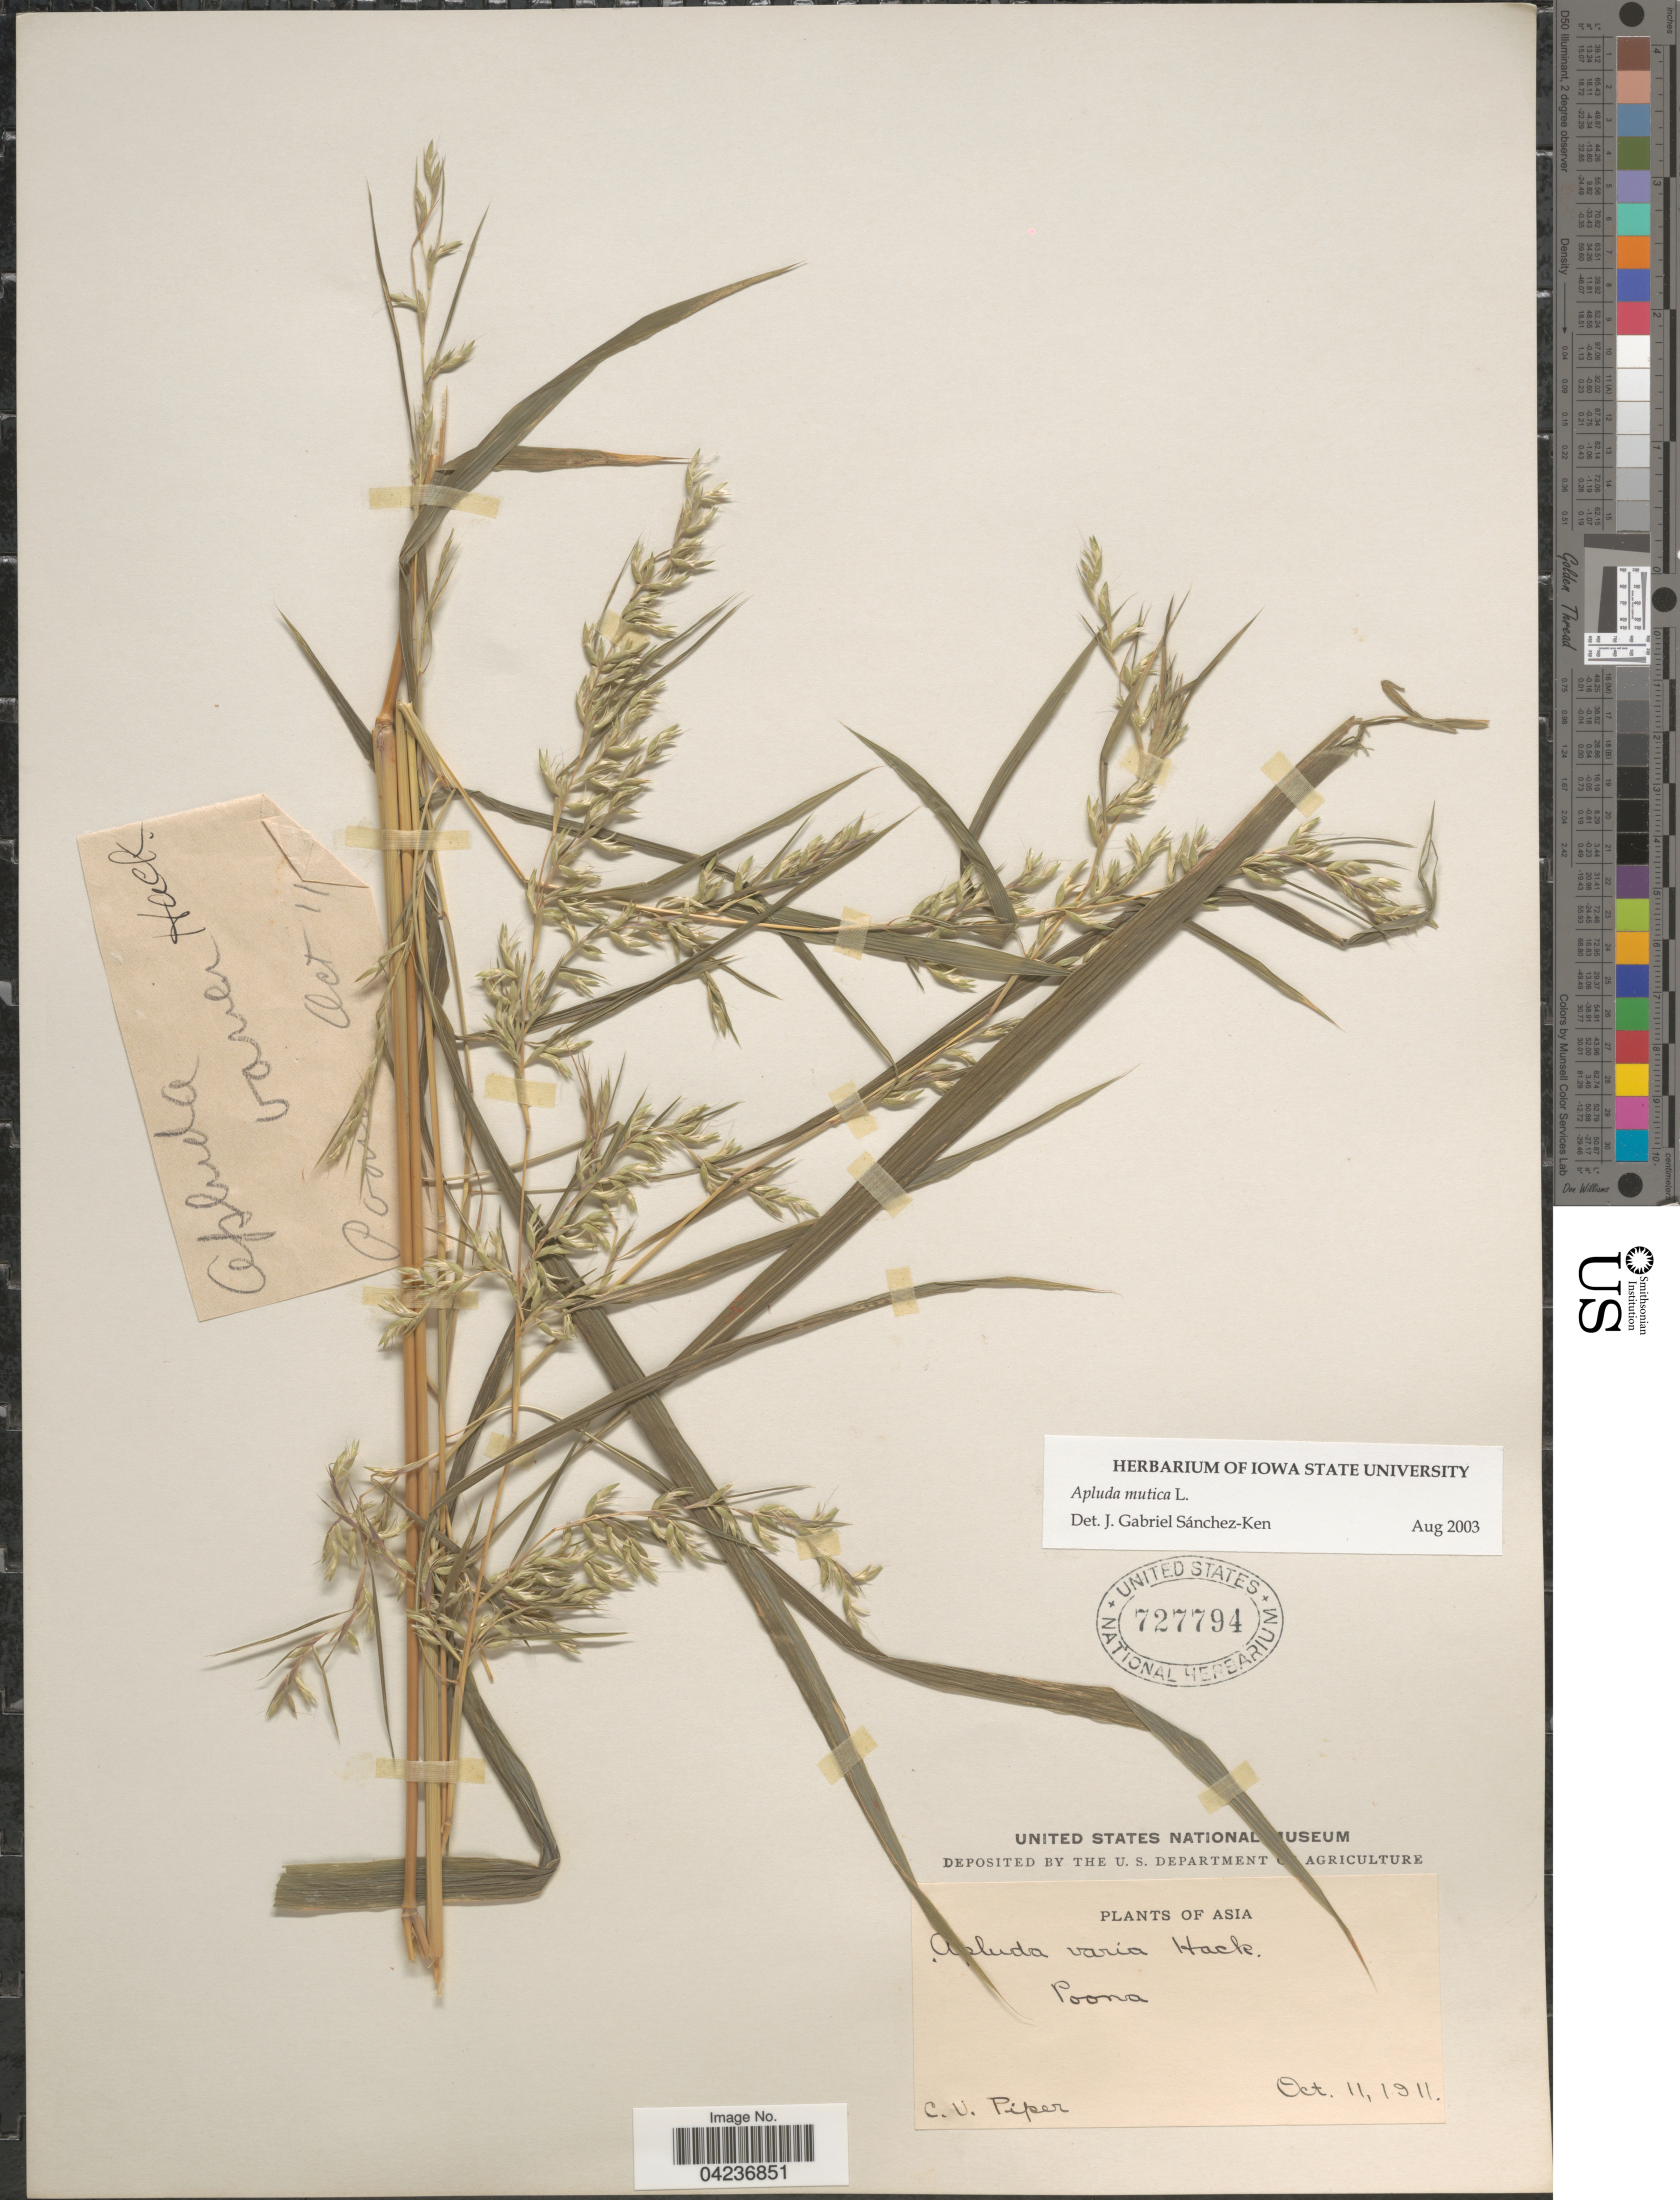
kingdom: Plantae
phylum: Tracheophyta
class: Liliopsida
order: Poales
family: Poaceae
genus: Apluda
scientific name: Apluda mutica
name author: L.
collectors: C. V. Piper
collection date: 1911-10-11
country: India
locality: Asia. Poona.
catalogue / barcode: US 727794